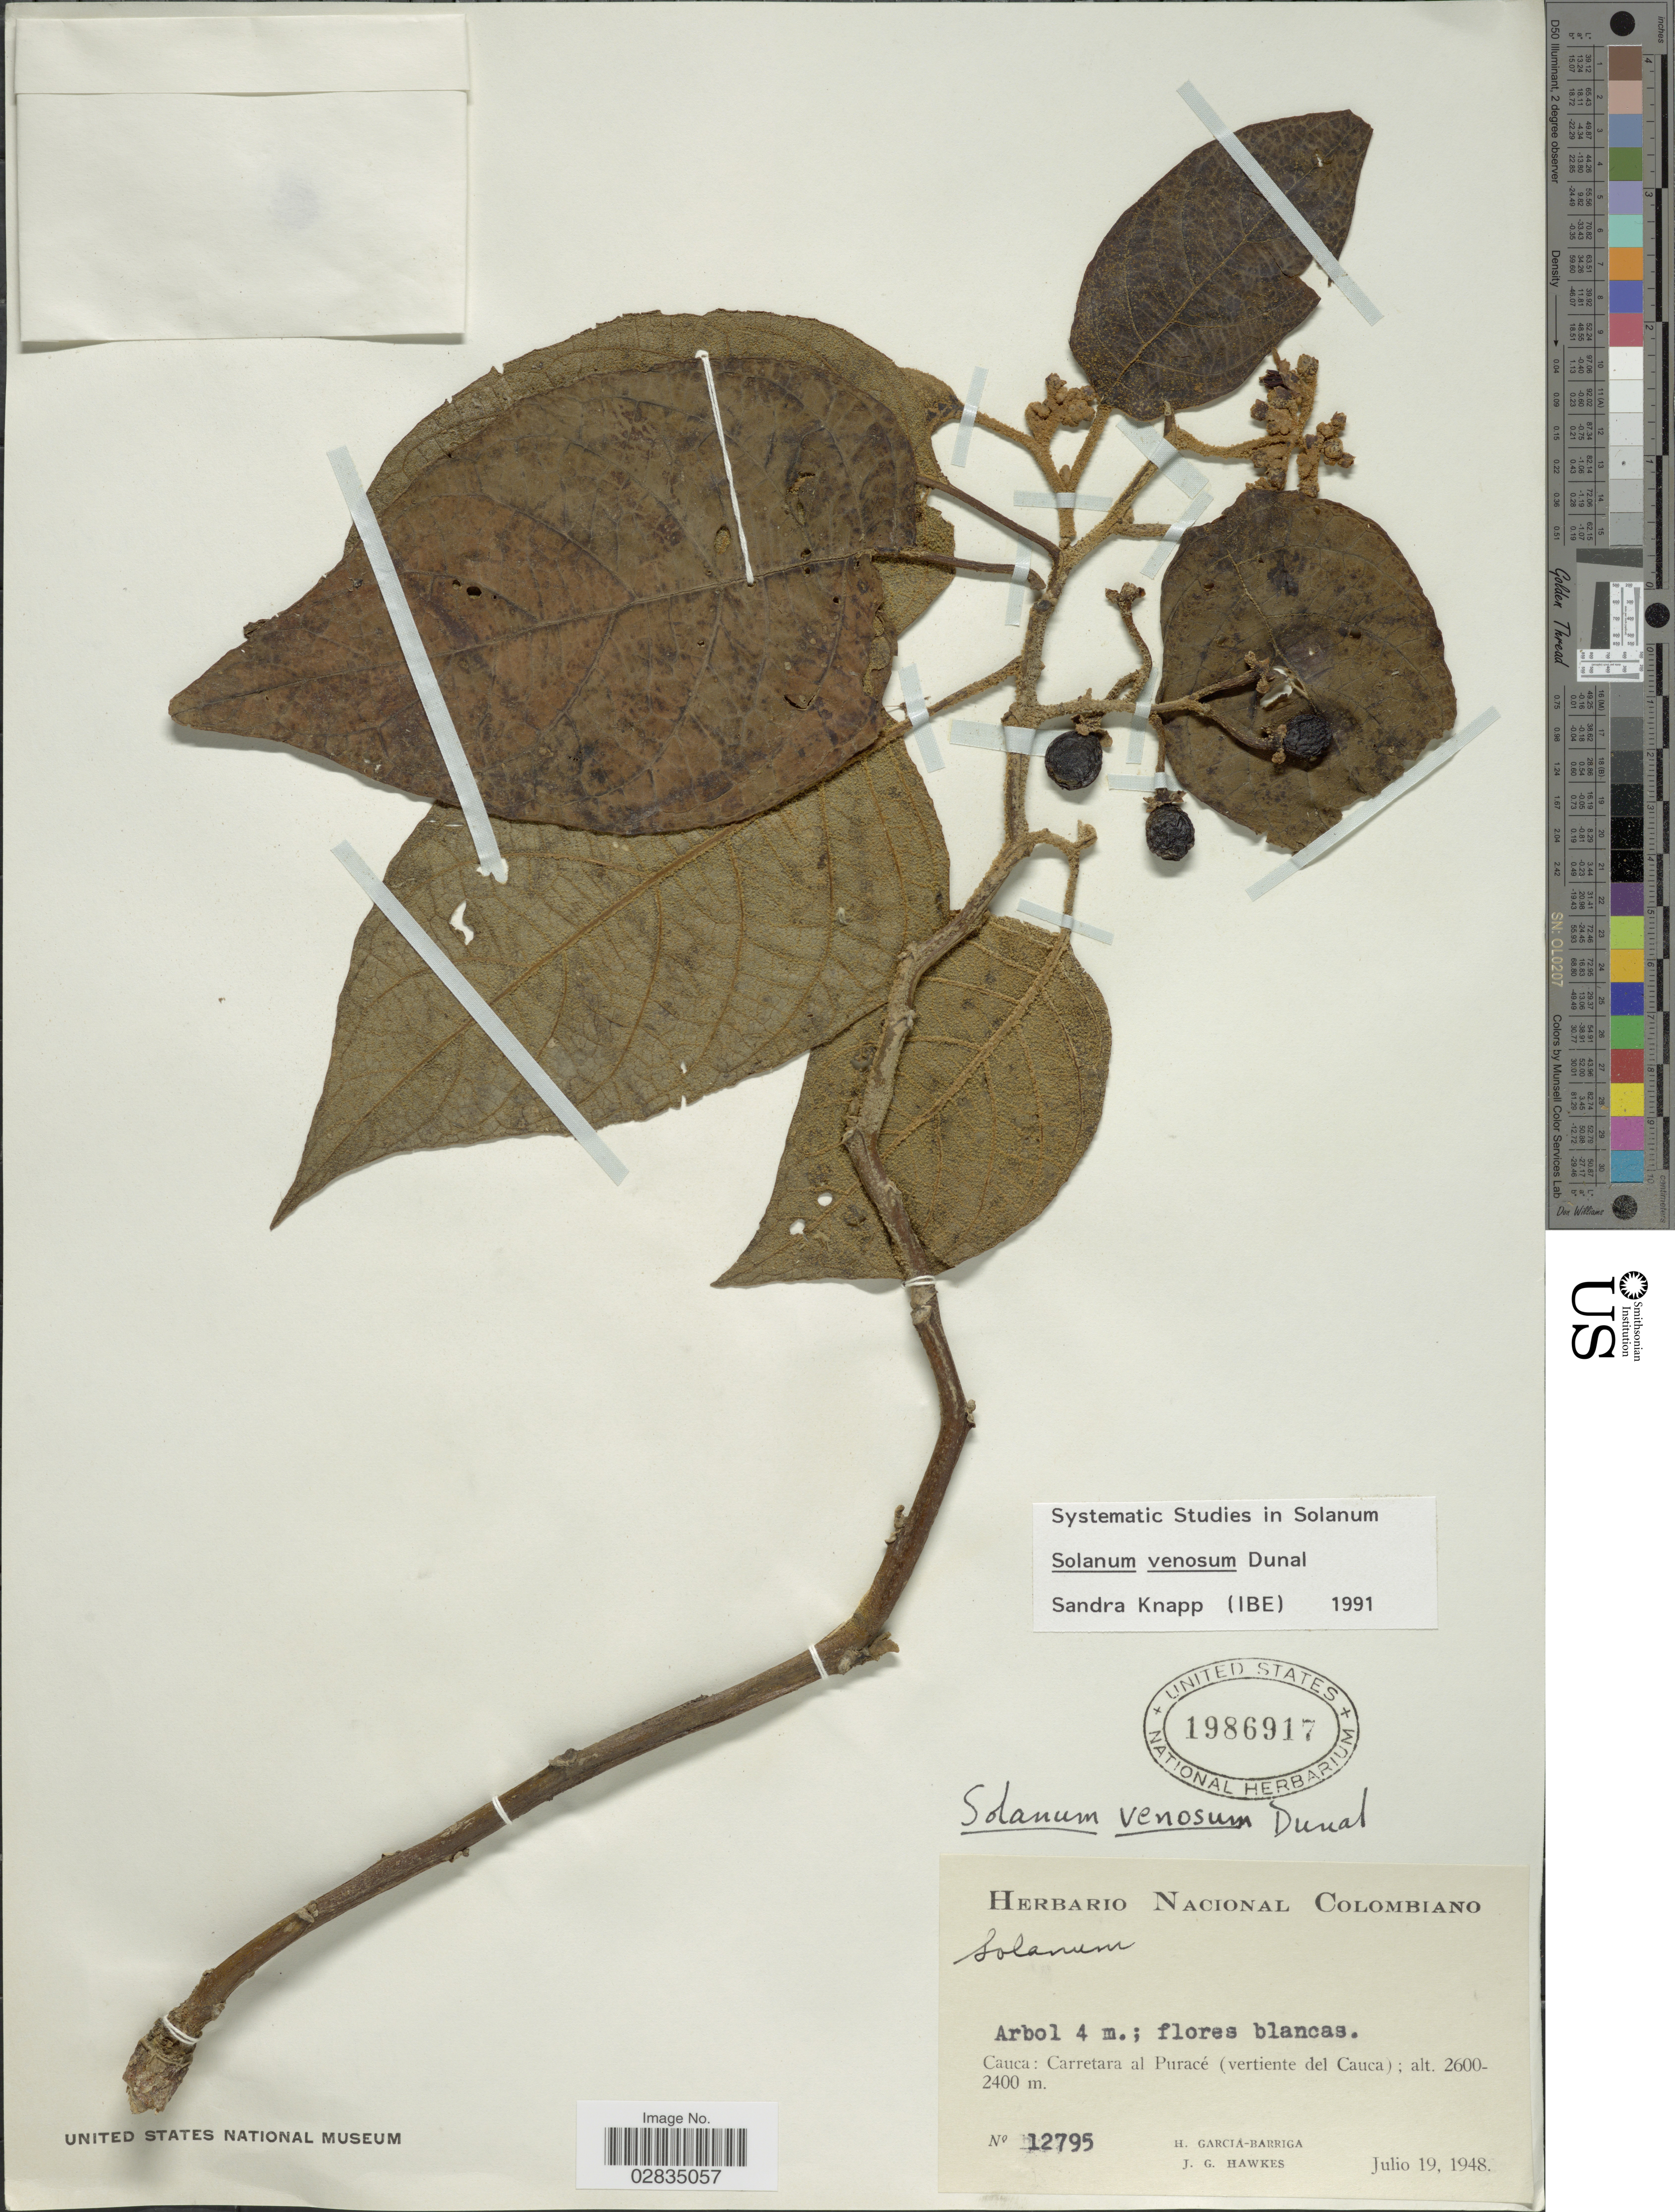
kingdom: Plantae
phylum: Tracheophyta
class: Magnoliopsida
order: Solanales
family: Solanaceae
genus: Solanum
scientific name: Solanum venosum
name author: Dunal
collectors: H. García Barriga & J. Hawkes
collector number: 12795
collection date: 1948-07-19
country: Colombia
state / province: Cauca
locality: Carretara al Puracé (vertiente del Cauca).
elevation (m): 2400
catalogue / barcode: US 1986917